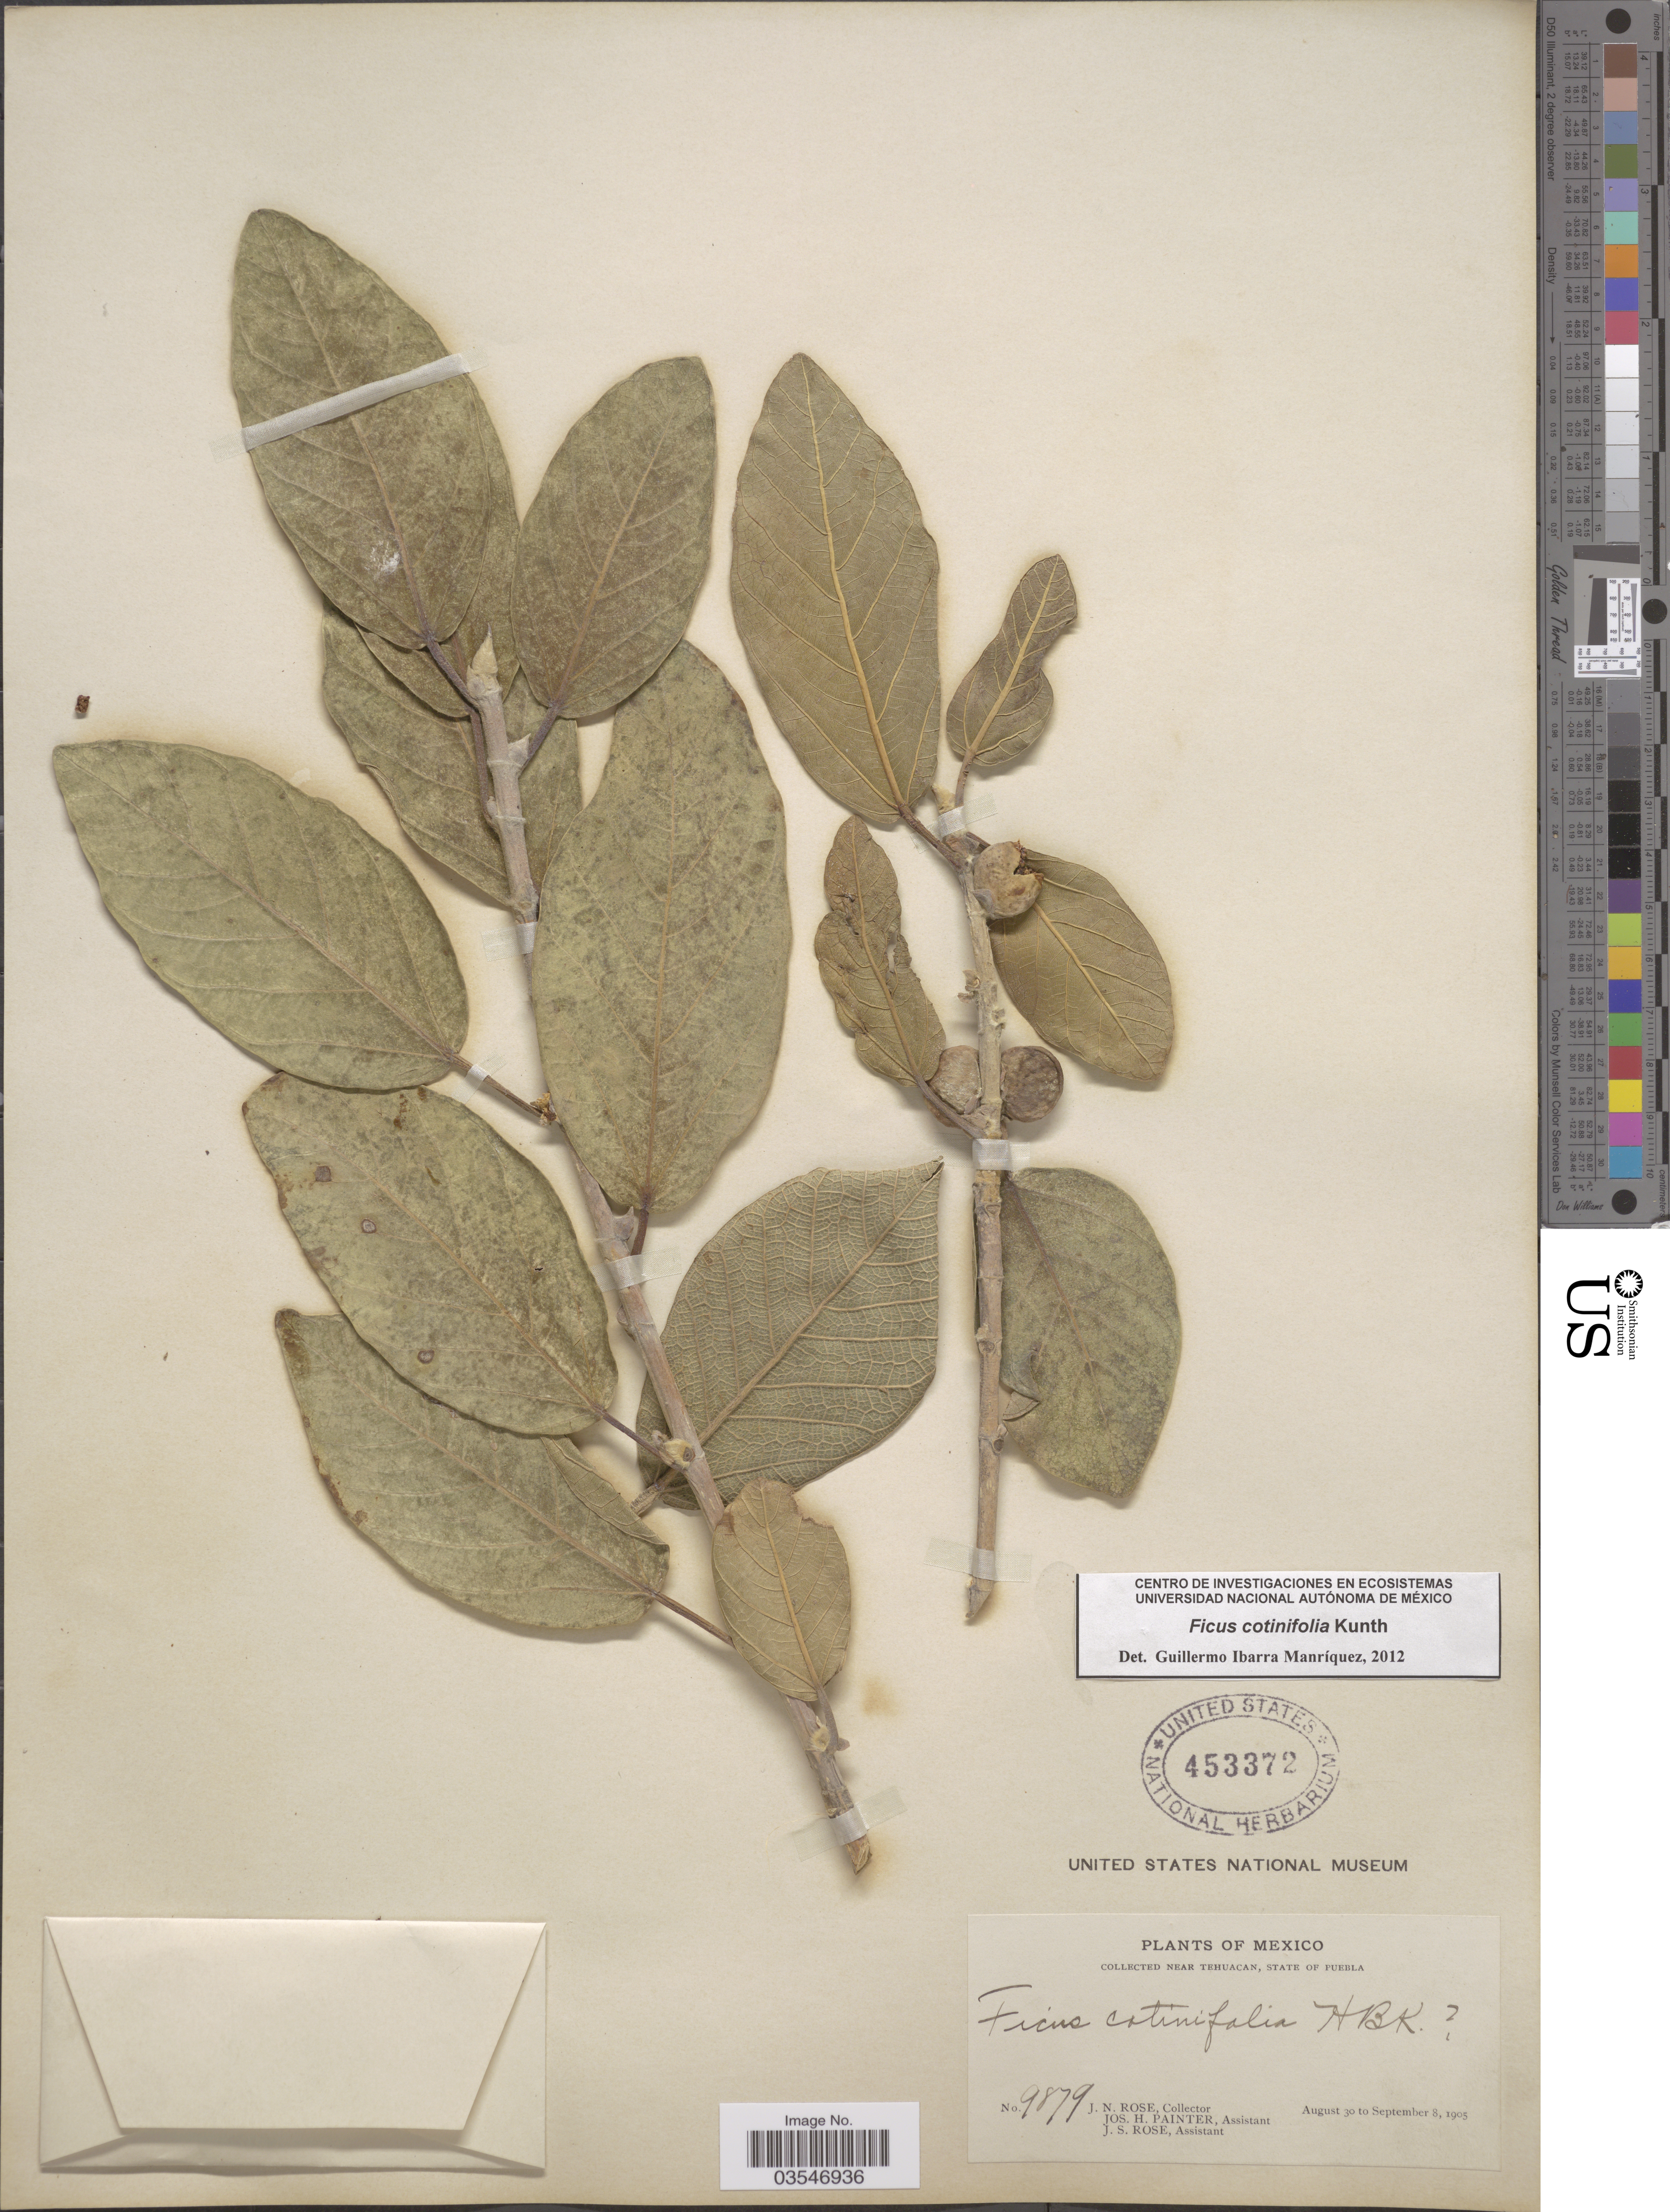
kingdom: Plantae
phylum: Tracheophyta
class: Magnoliopsida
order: Rosales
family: Moraceae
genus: Ficus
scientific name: Ficus cotinifolia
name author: Kunth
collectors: J. N. Rose, J. H. Painter & J. S. Rose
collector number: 9879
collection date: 1905-08-30/1905-09-08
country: Mexico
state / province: Puebla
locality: Near Tehuacan.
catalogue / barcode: US 453372